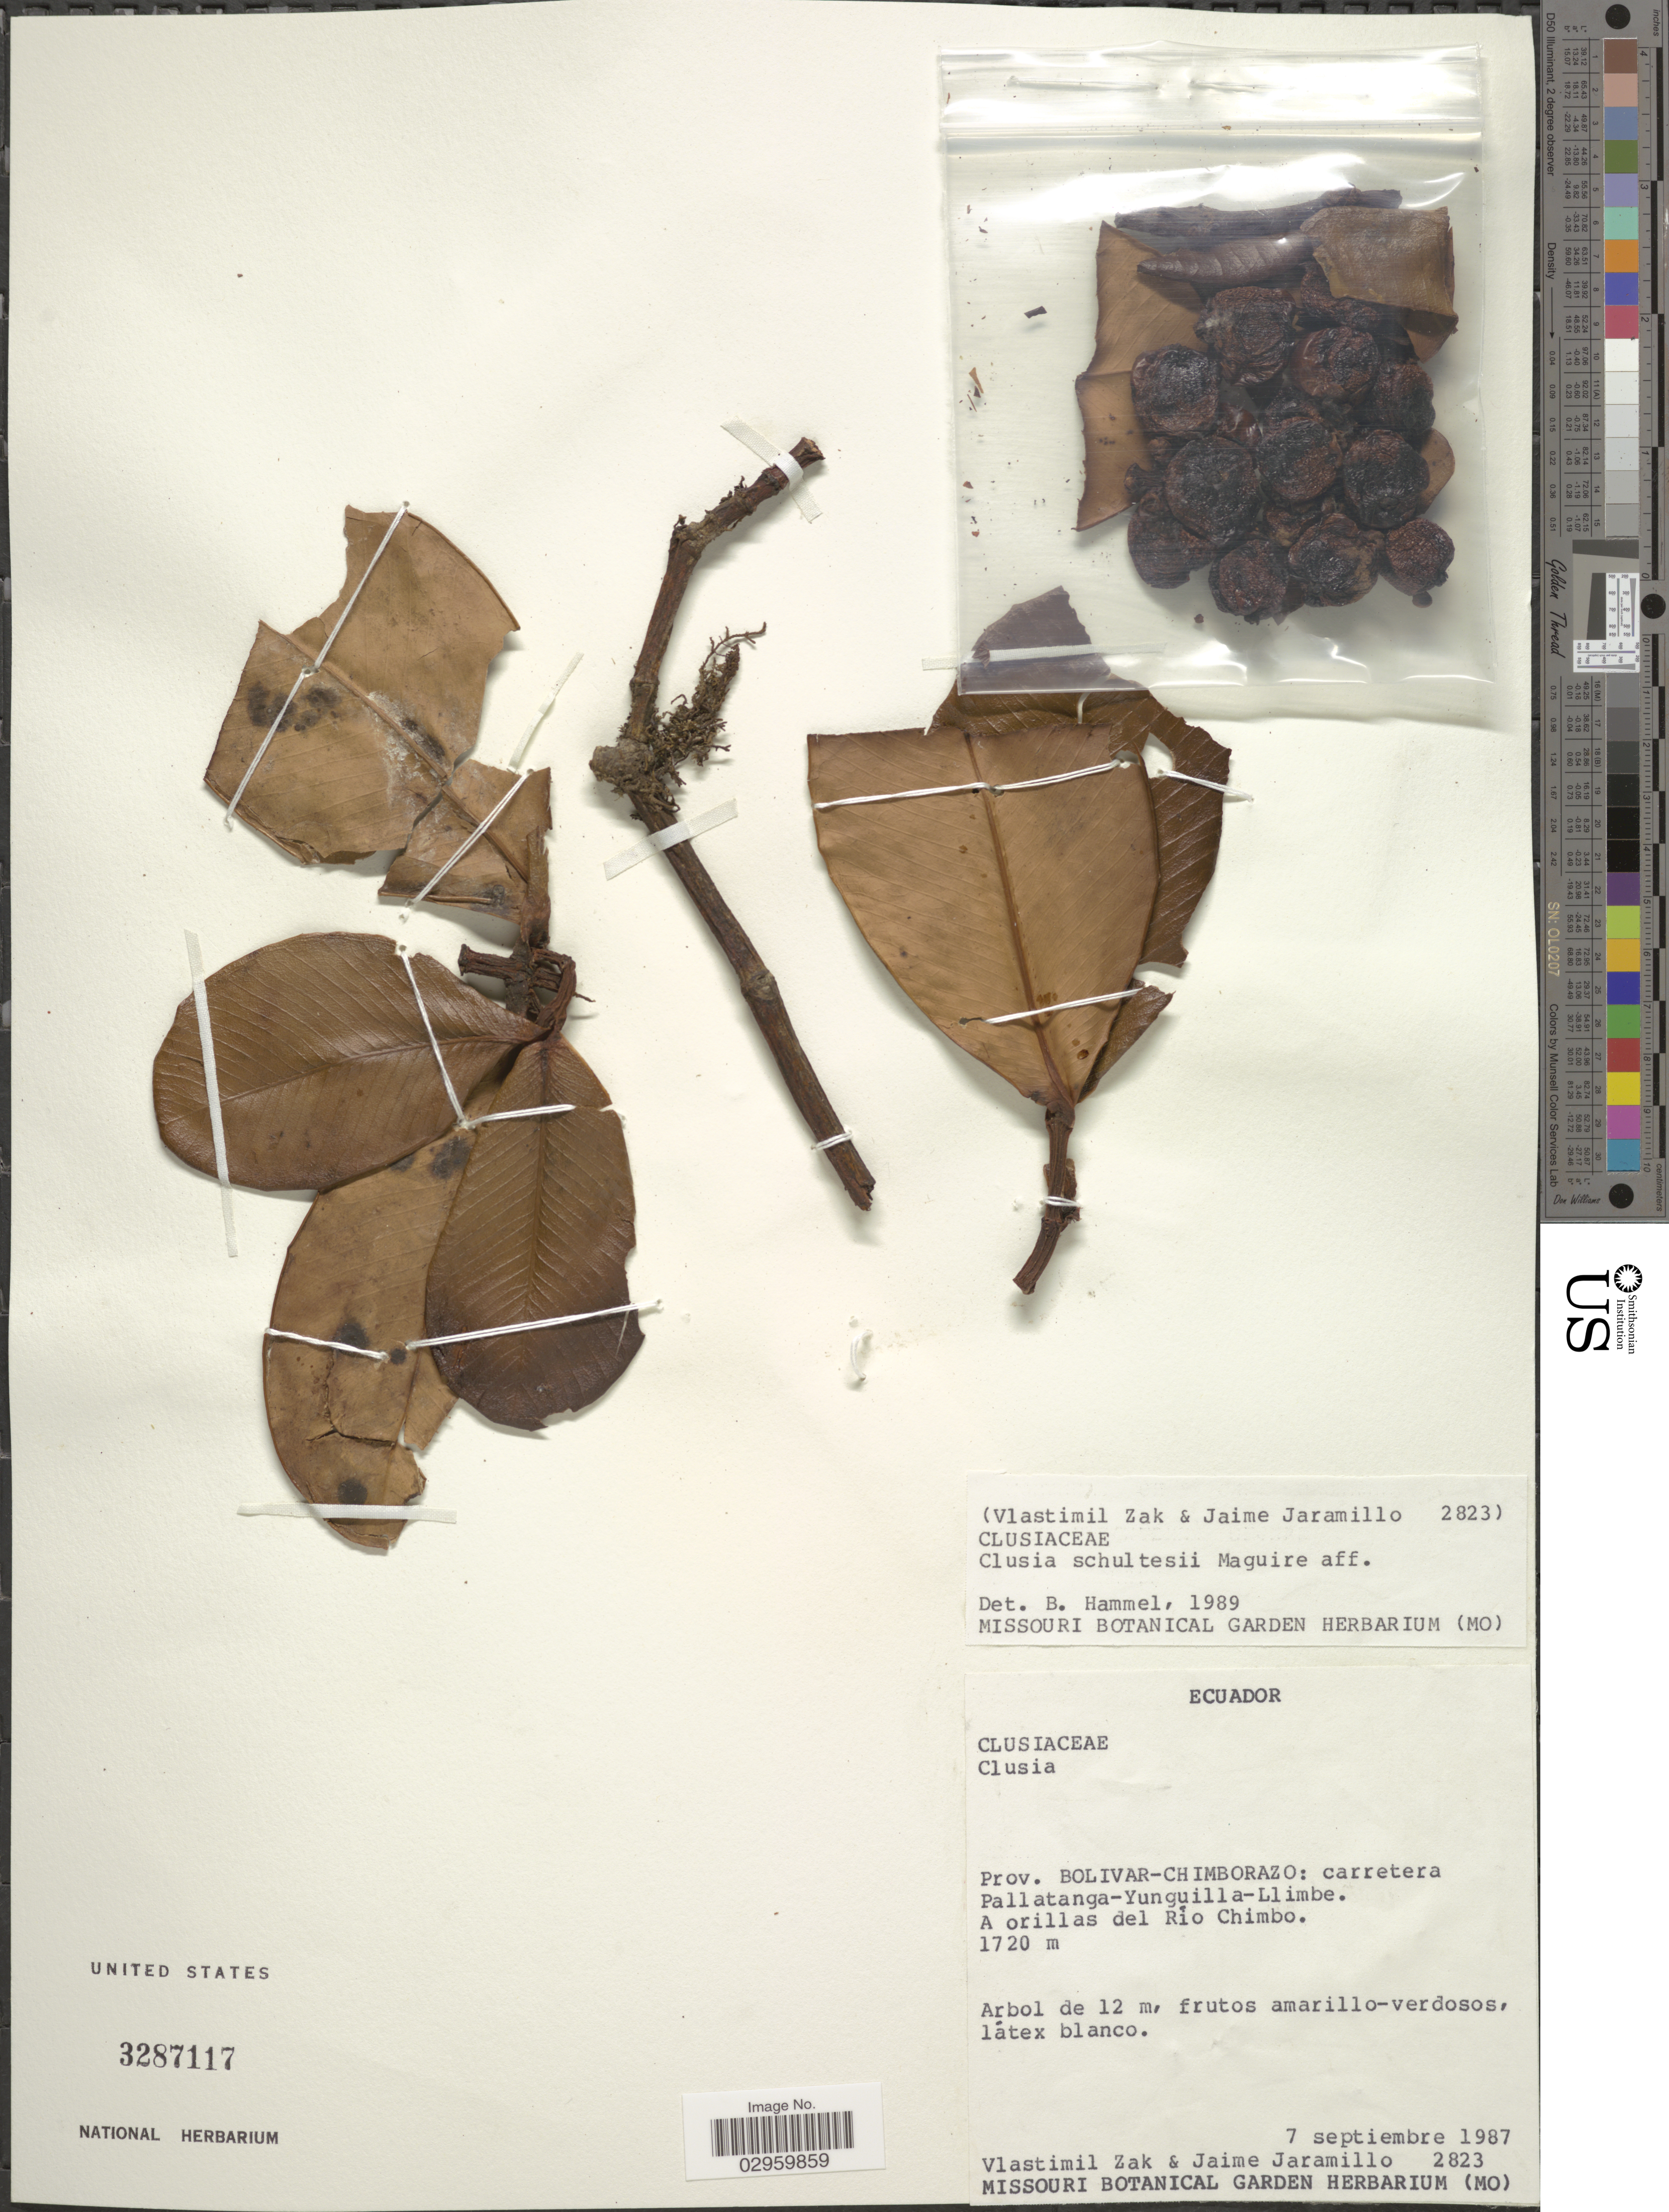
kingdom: Plantae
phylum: Tracheophyta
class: Magnoliopsida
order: Malpighiales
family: Clusiaceae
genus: Clusia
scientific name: Clusia schultesii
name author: Maguire in R.E. Schult.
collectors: V. Zak & J. Jaramillo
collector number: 2823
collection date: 1987-09-07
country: Ecuador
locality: Prov. Bolivar-Chimborazo: carretera Pallatanga-Yunguilla-Llimbe, A orillas del Río Chimbo.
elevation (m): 1720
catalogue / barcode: US 3287117